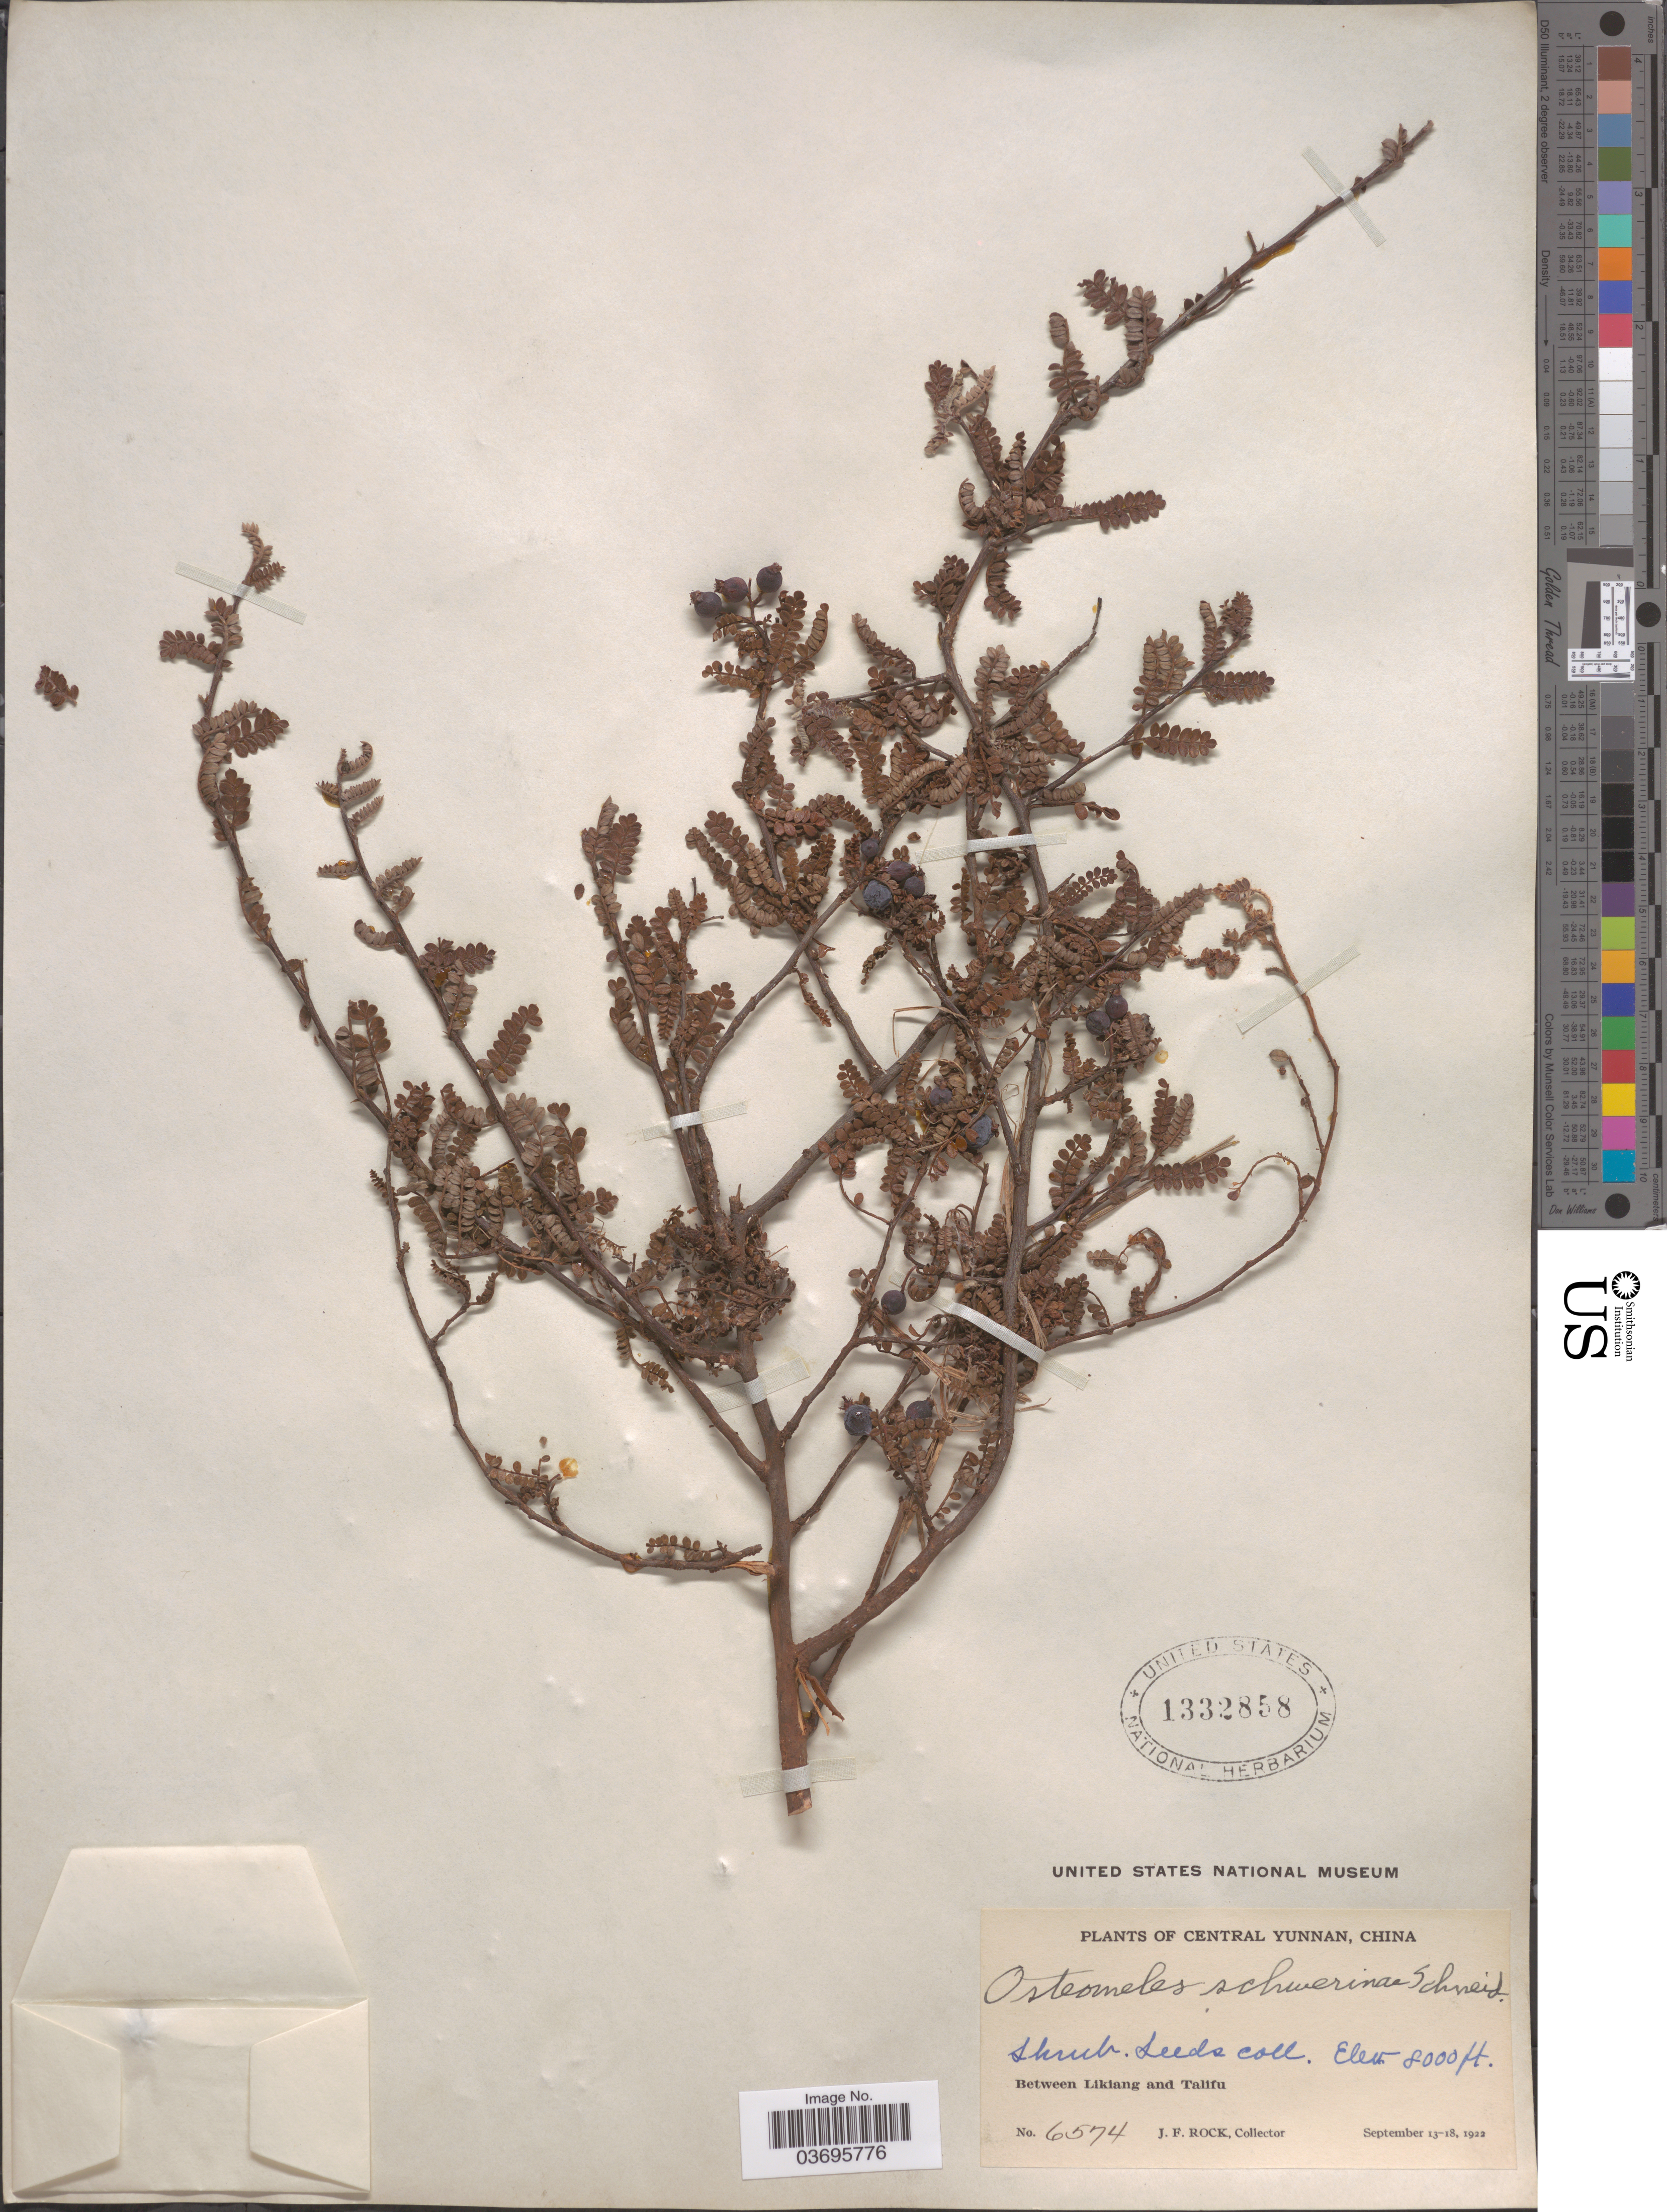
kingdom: Plantae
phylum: Tracheophyta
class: Magnoliopsida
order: Rosales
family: Rosaceae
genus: Osteomeles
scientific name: Osteomeles schwerinae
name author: C.K. Schneid.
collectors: J. Rock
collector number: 6574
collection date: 1922-09-13/1922-09-18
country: China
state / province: Yunnan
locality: Central Yunnan. Between Likiang and Talifu.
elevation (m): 2438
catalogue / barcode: US 1332858